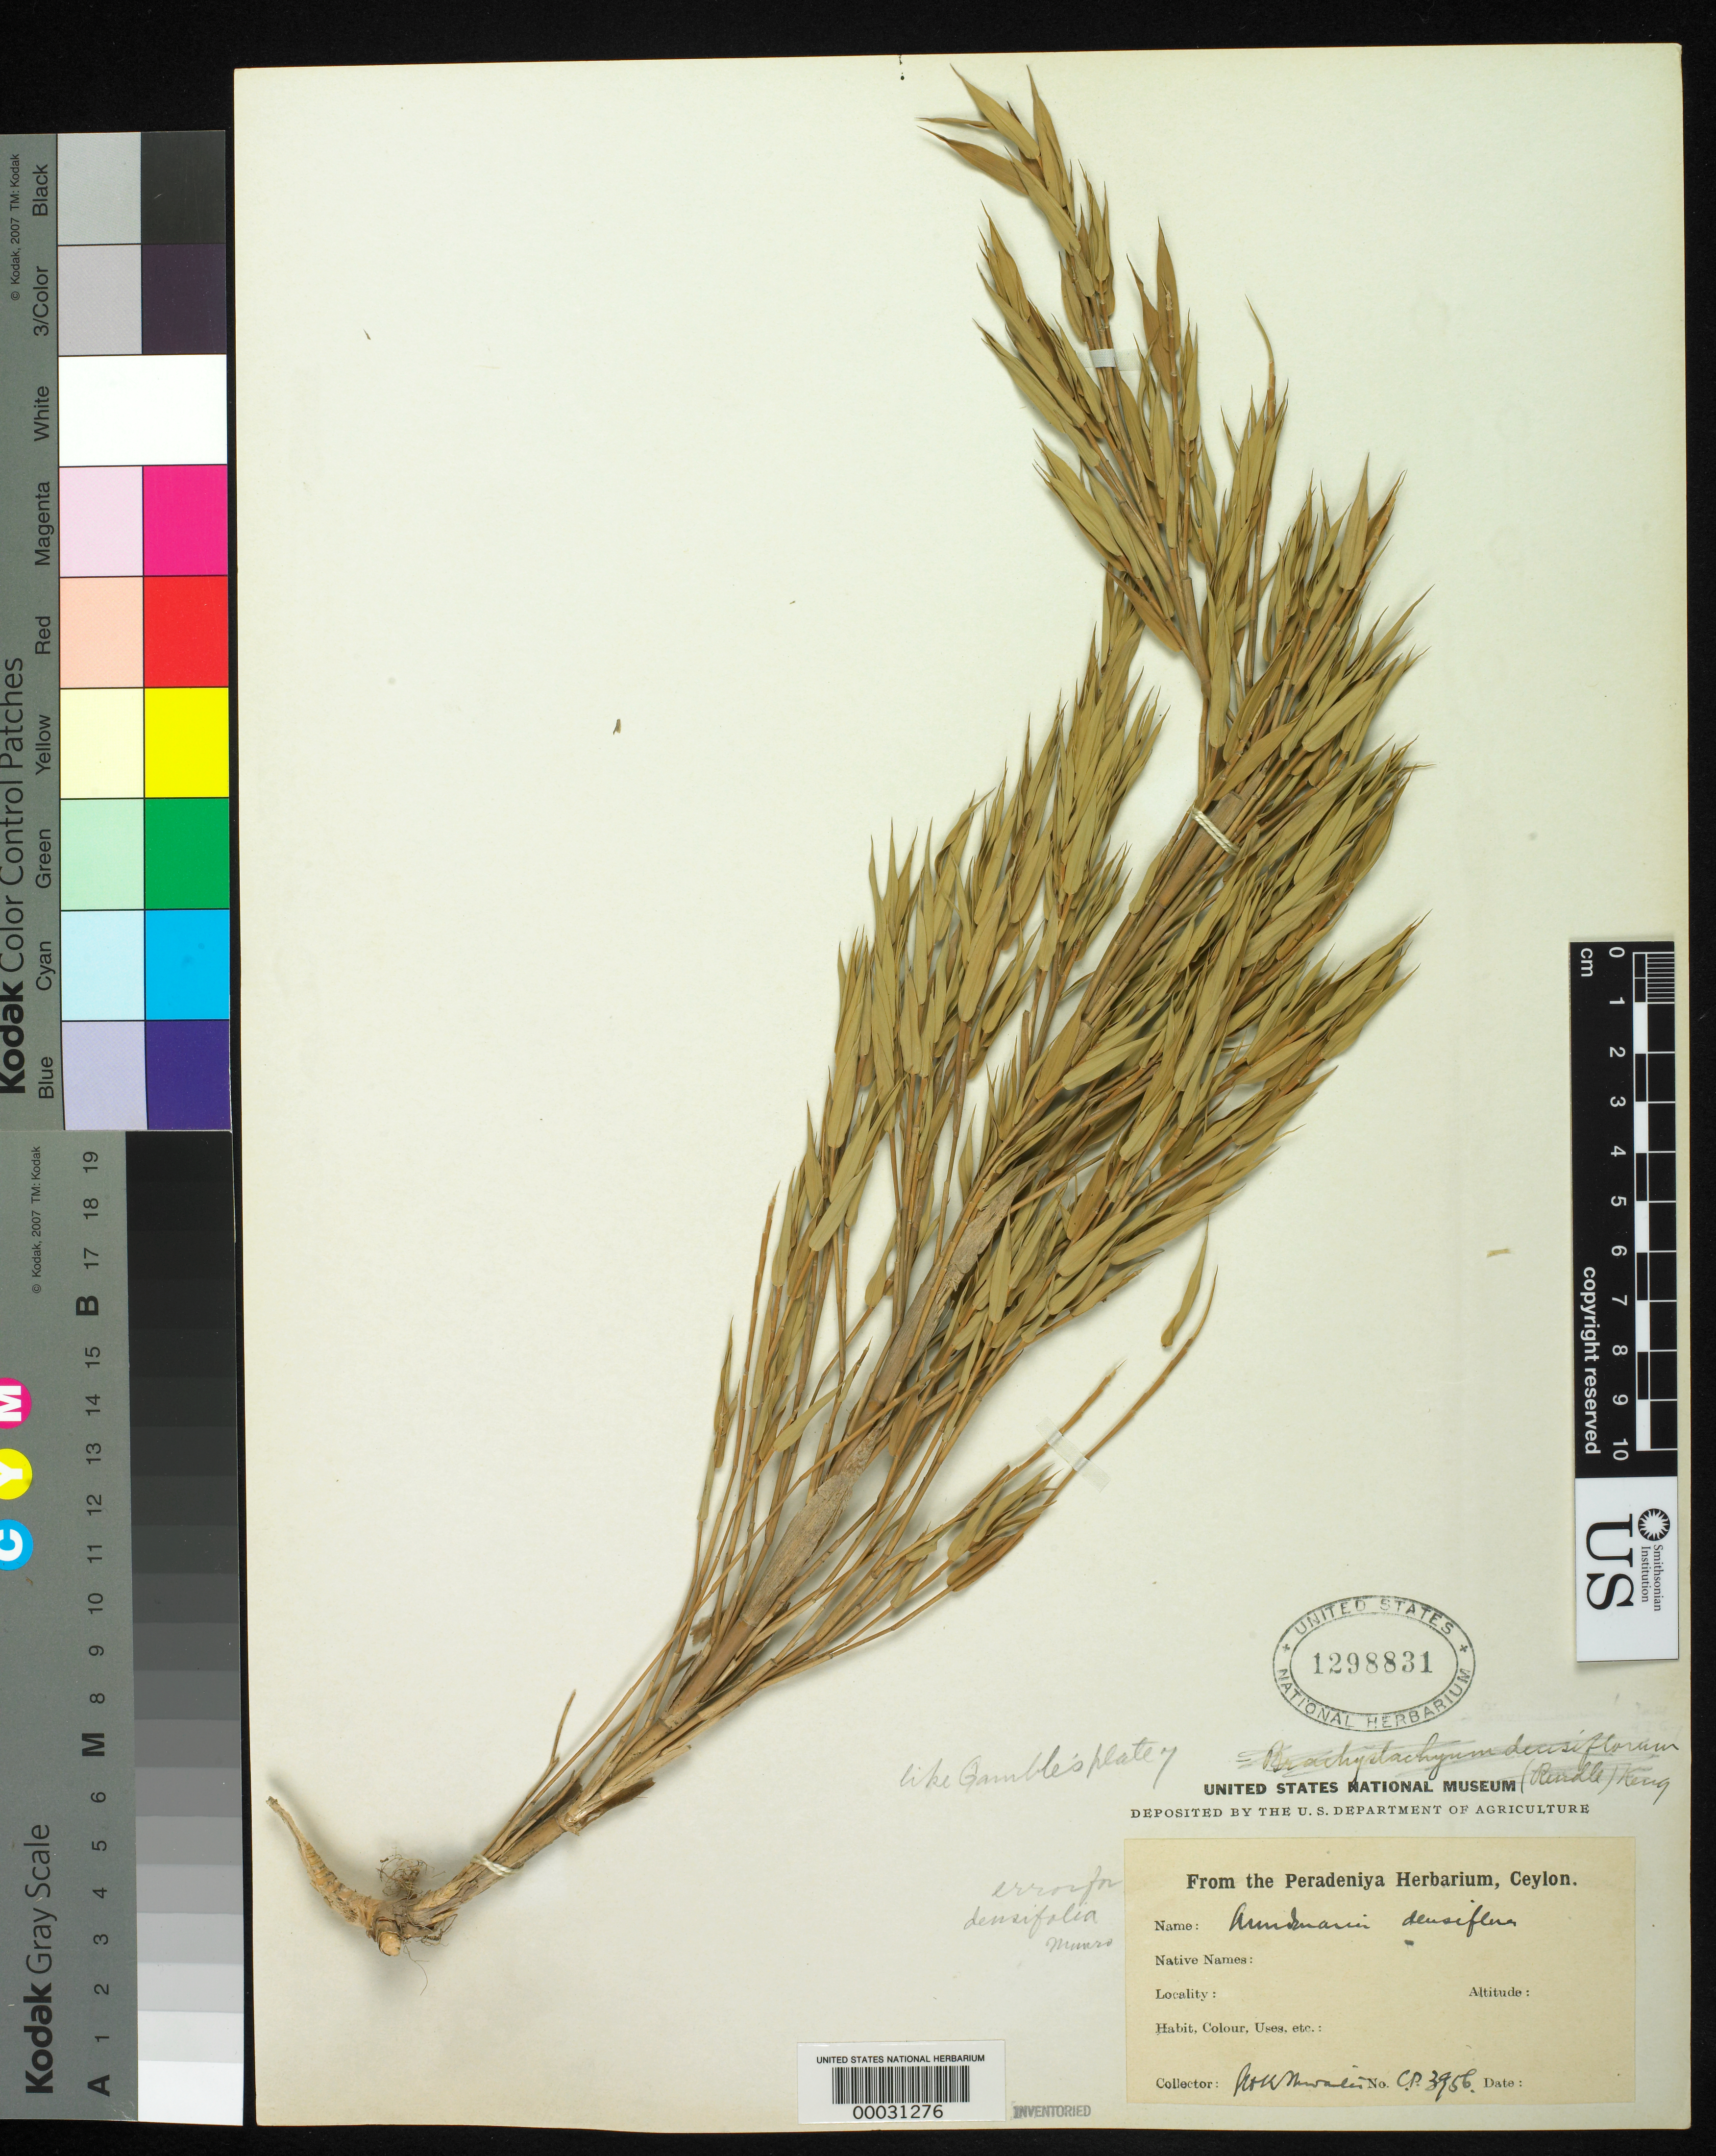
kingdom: Plantae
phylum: Tracheophyta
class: Liliopsida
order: Poales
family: Poaceae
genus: Semiarundinaria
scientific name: Semiarundinaria densiflora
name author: (Rendle) T.H. Wen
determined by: Poaceae Reorganization Project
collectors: G. H. K. Thwaites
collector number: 3956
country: Sri Lanka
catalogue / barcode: US 1298831